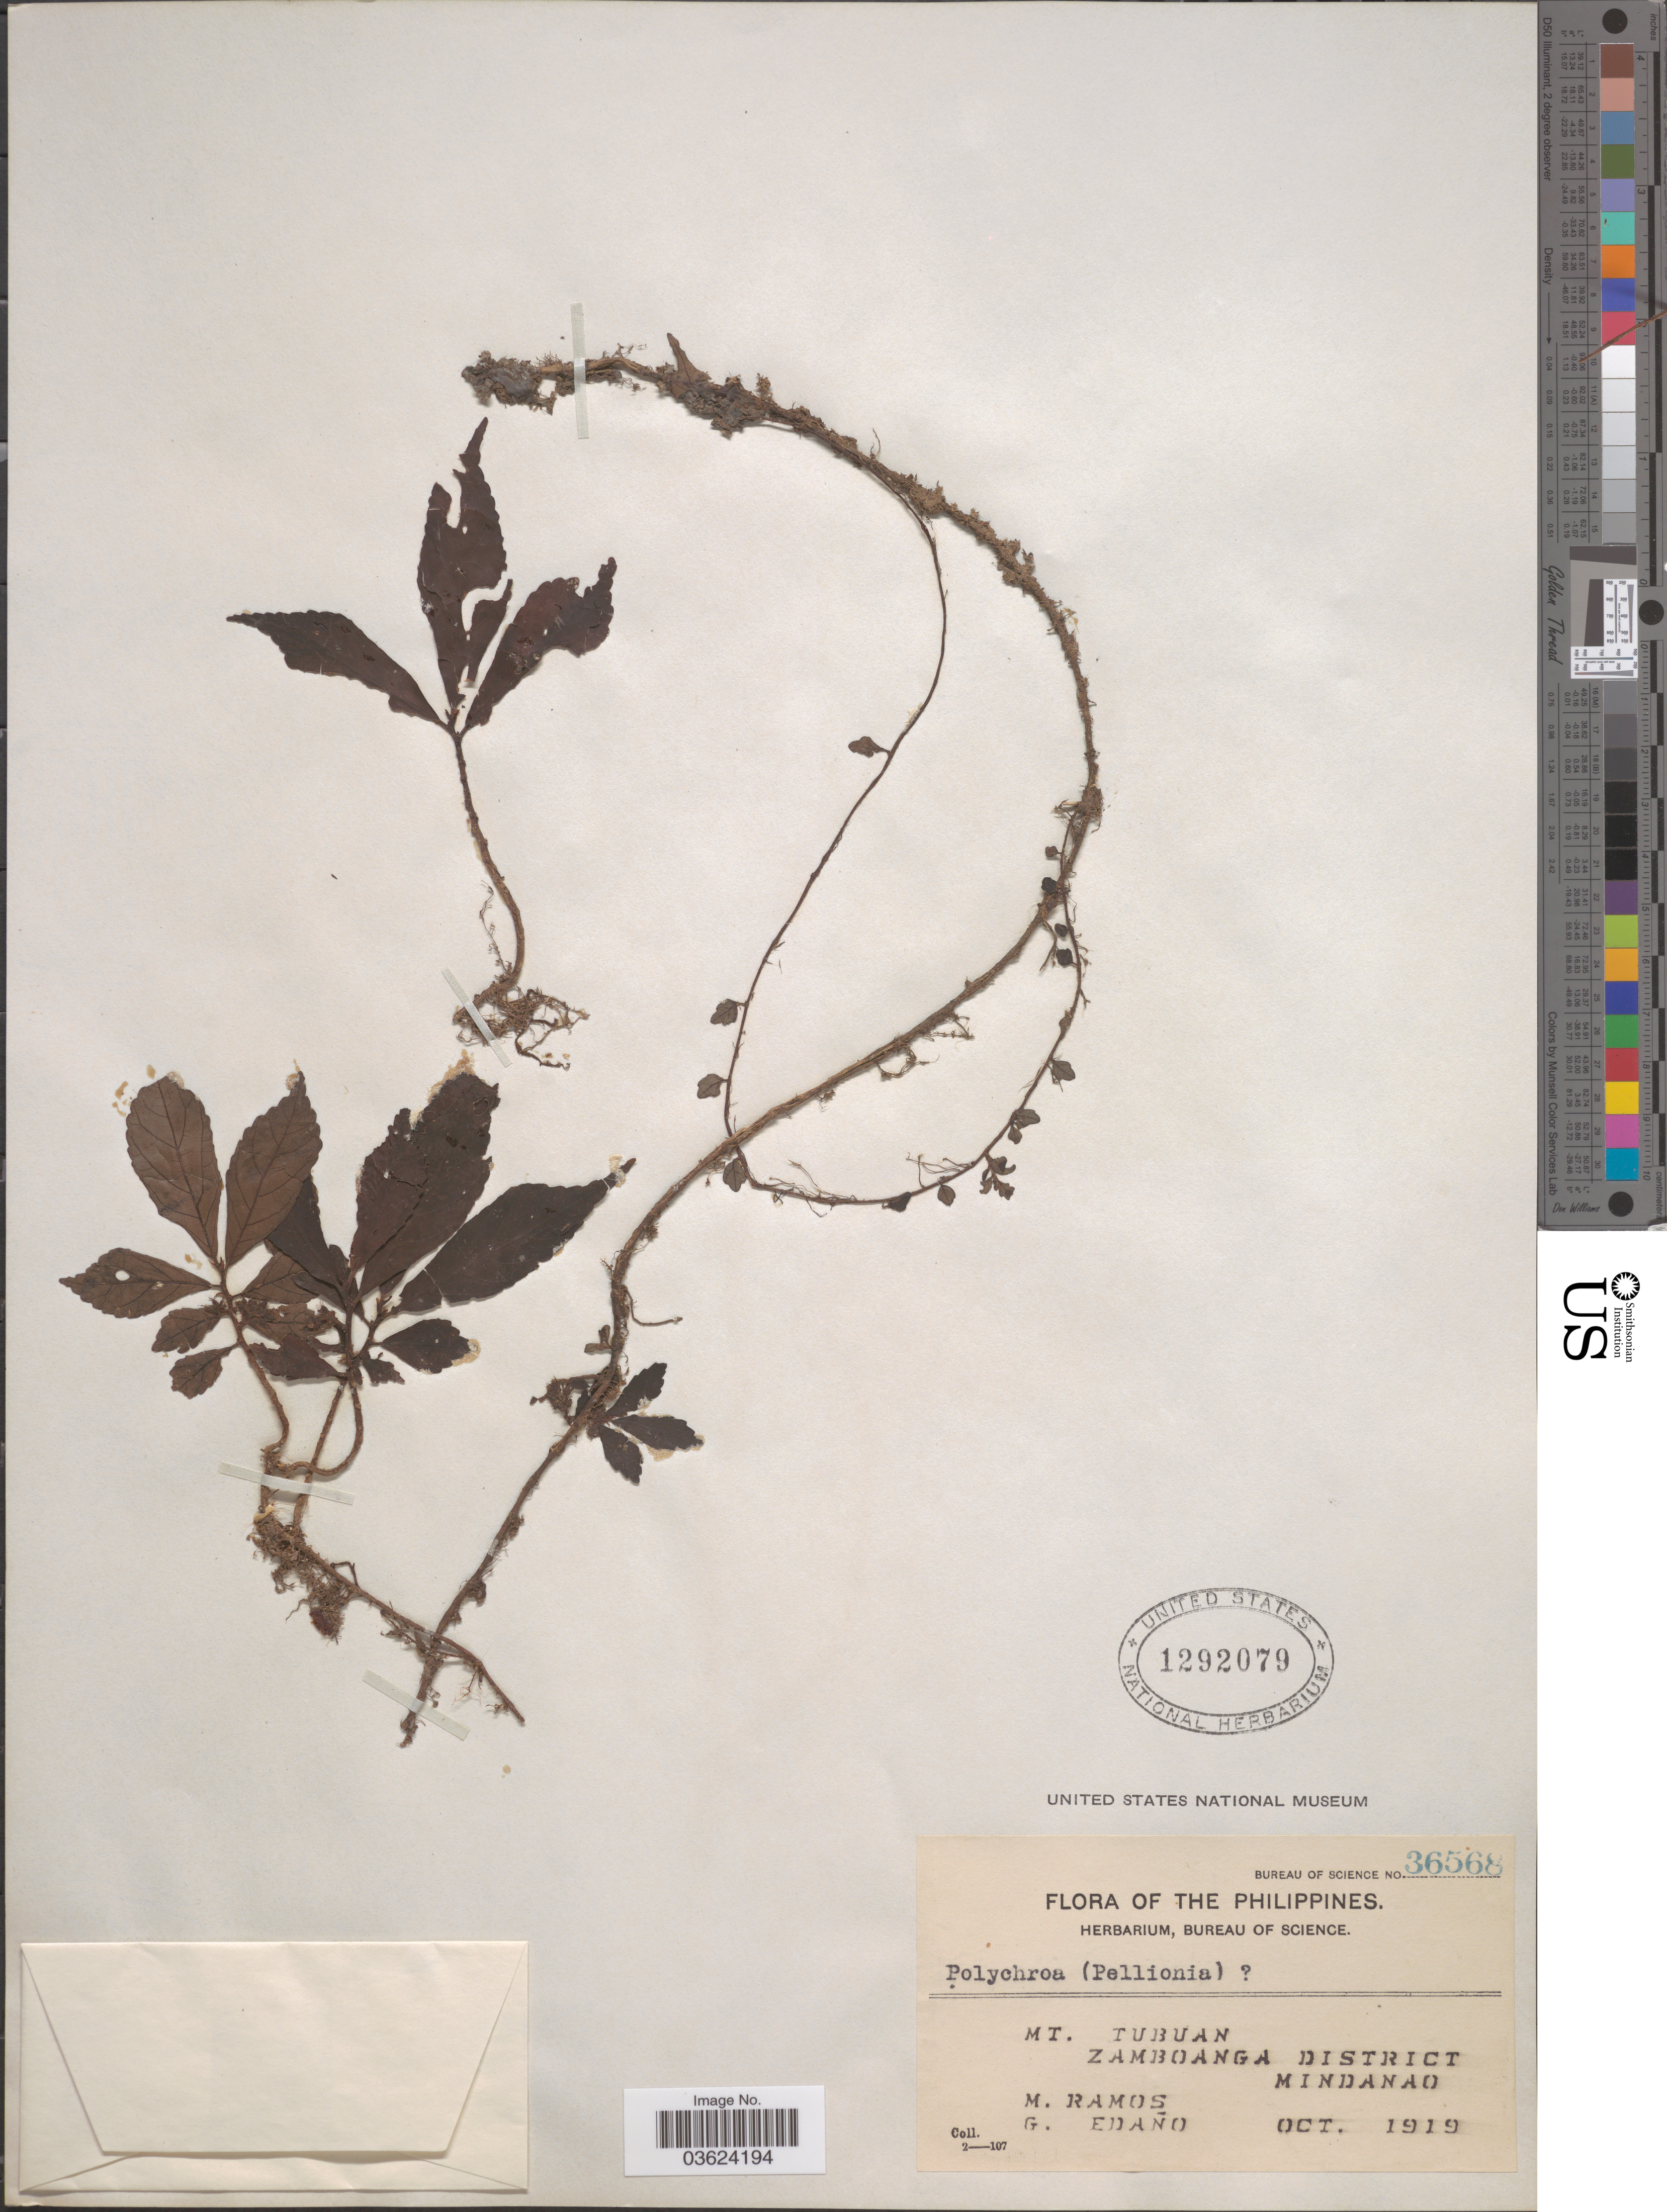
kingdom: Plantae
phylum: Tracheophyta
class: Magnoliopsida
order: Rosales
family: Urticaceae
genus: Elatostema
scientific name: Elatostema sp.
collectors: M. Ramos & G. Edaño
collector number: Bureau of Science 36568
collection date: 1919-10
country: Philippines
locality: Mt. Tubuan. Zamboanga District. Mindanao.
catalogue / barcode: US 1292079